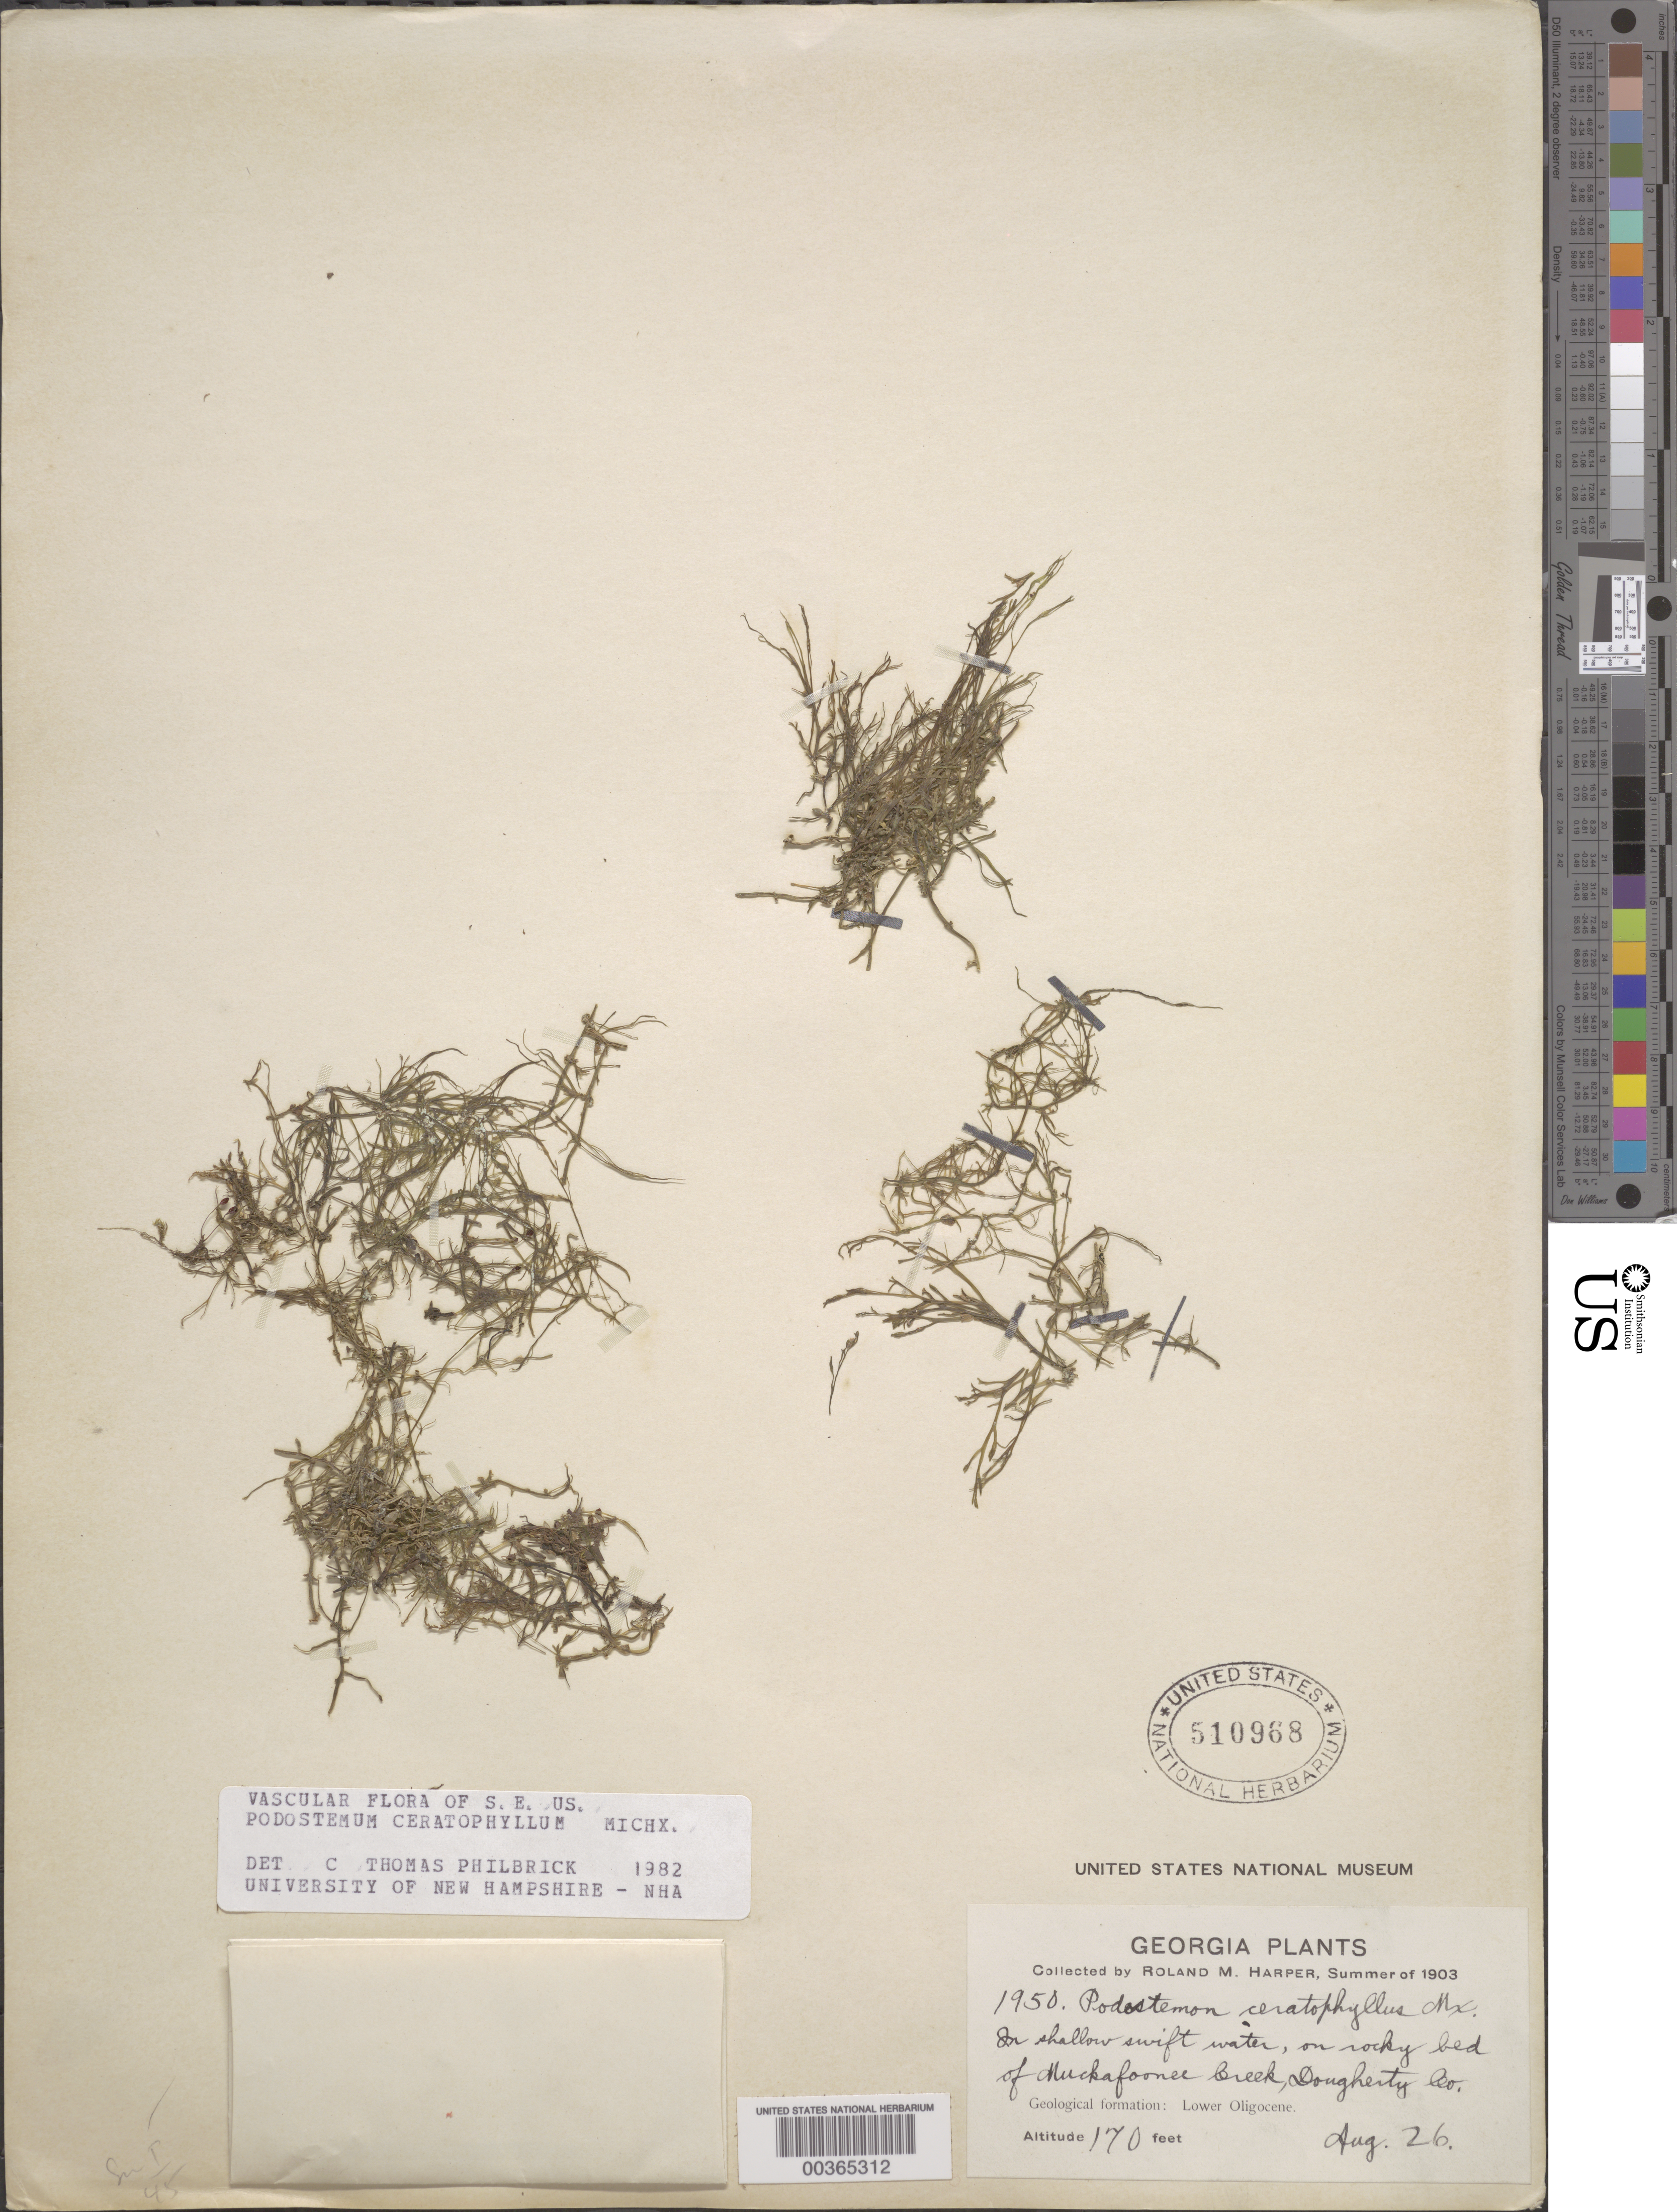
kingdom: Plantae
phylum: Tracheophyta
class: Magnoliopsida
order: Malpighiales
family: Podostemaceae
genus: Podostemum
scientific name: Podostemum ceratophylllum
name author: Michx.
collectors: R. M. Harper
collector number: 1950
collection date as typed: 26 Aug 1903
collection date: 1903-08-26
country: United States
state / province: Georgia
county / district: Dougherty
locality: Muckafoonee creek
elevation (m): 52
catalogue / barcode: US 510968